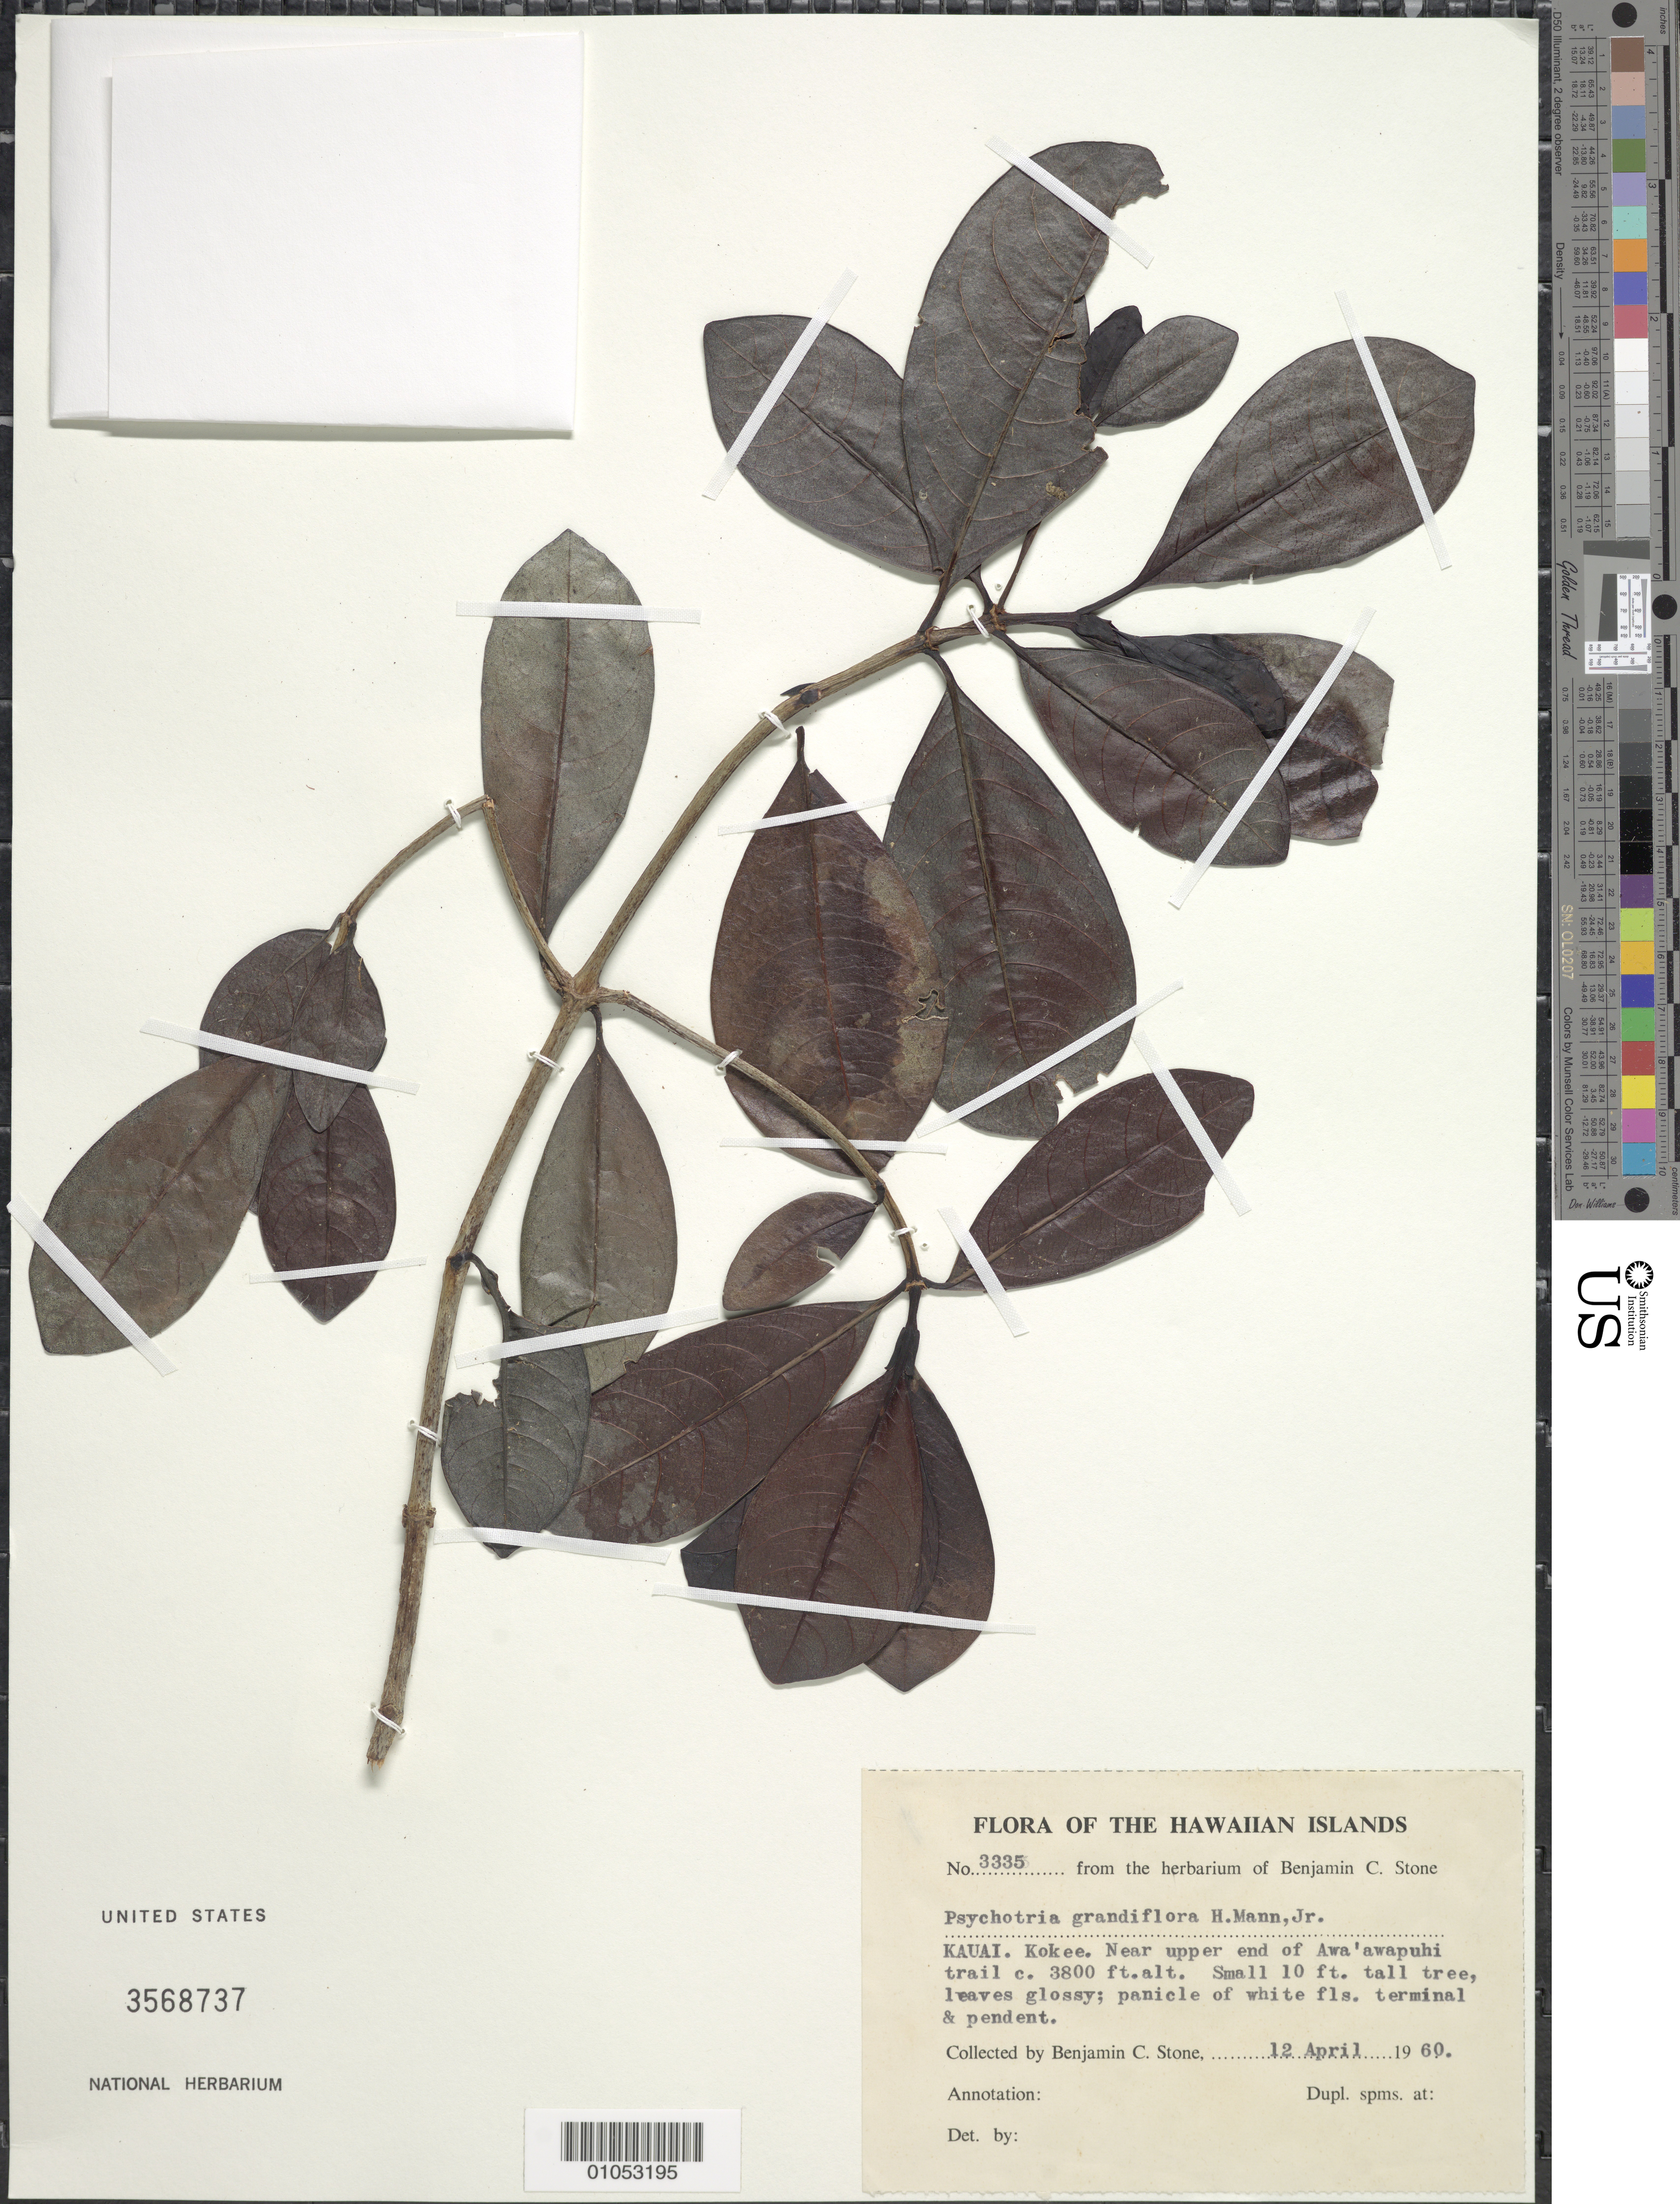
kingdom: Plantae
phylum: Tracheophyta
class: Magnoliopsida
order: Gentianales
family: Rubiaceae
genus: Psychotria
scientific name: Psychotria grandiflora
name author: H. Mann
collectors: B. C. Stone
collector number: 3335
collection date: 1960-04-12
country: United States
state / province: Hawaii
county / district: Kauai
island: Kaua'i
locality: Kokee. Near upper end of Awa'awapuhi trail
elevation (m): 1158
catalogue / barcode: US 3568737